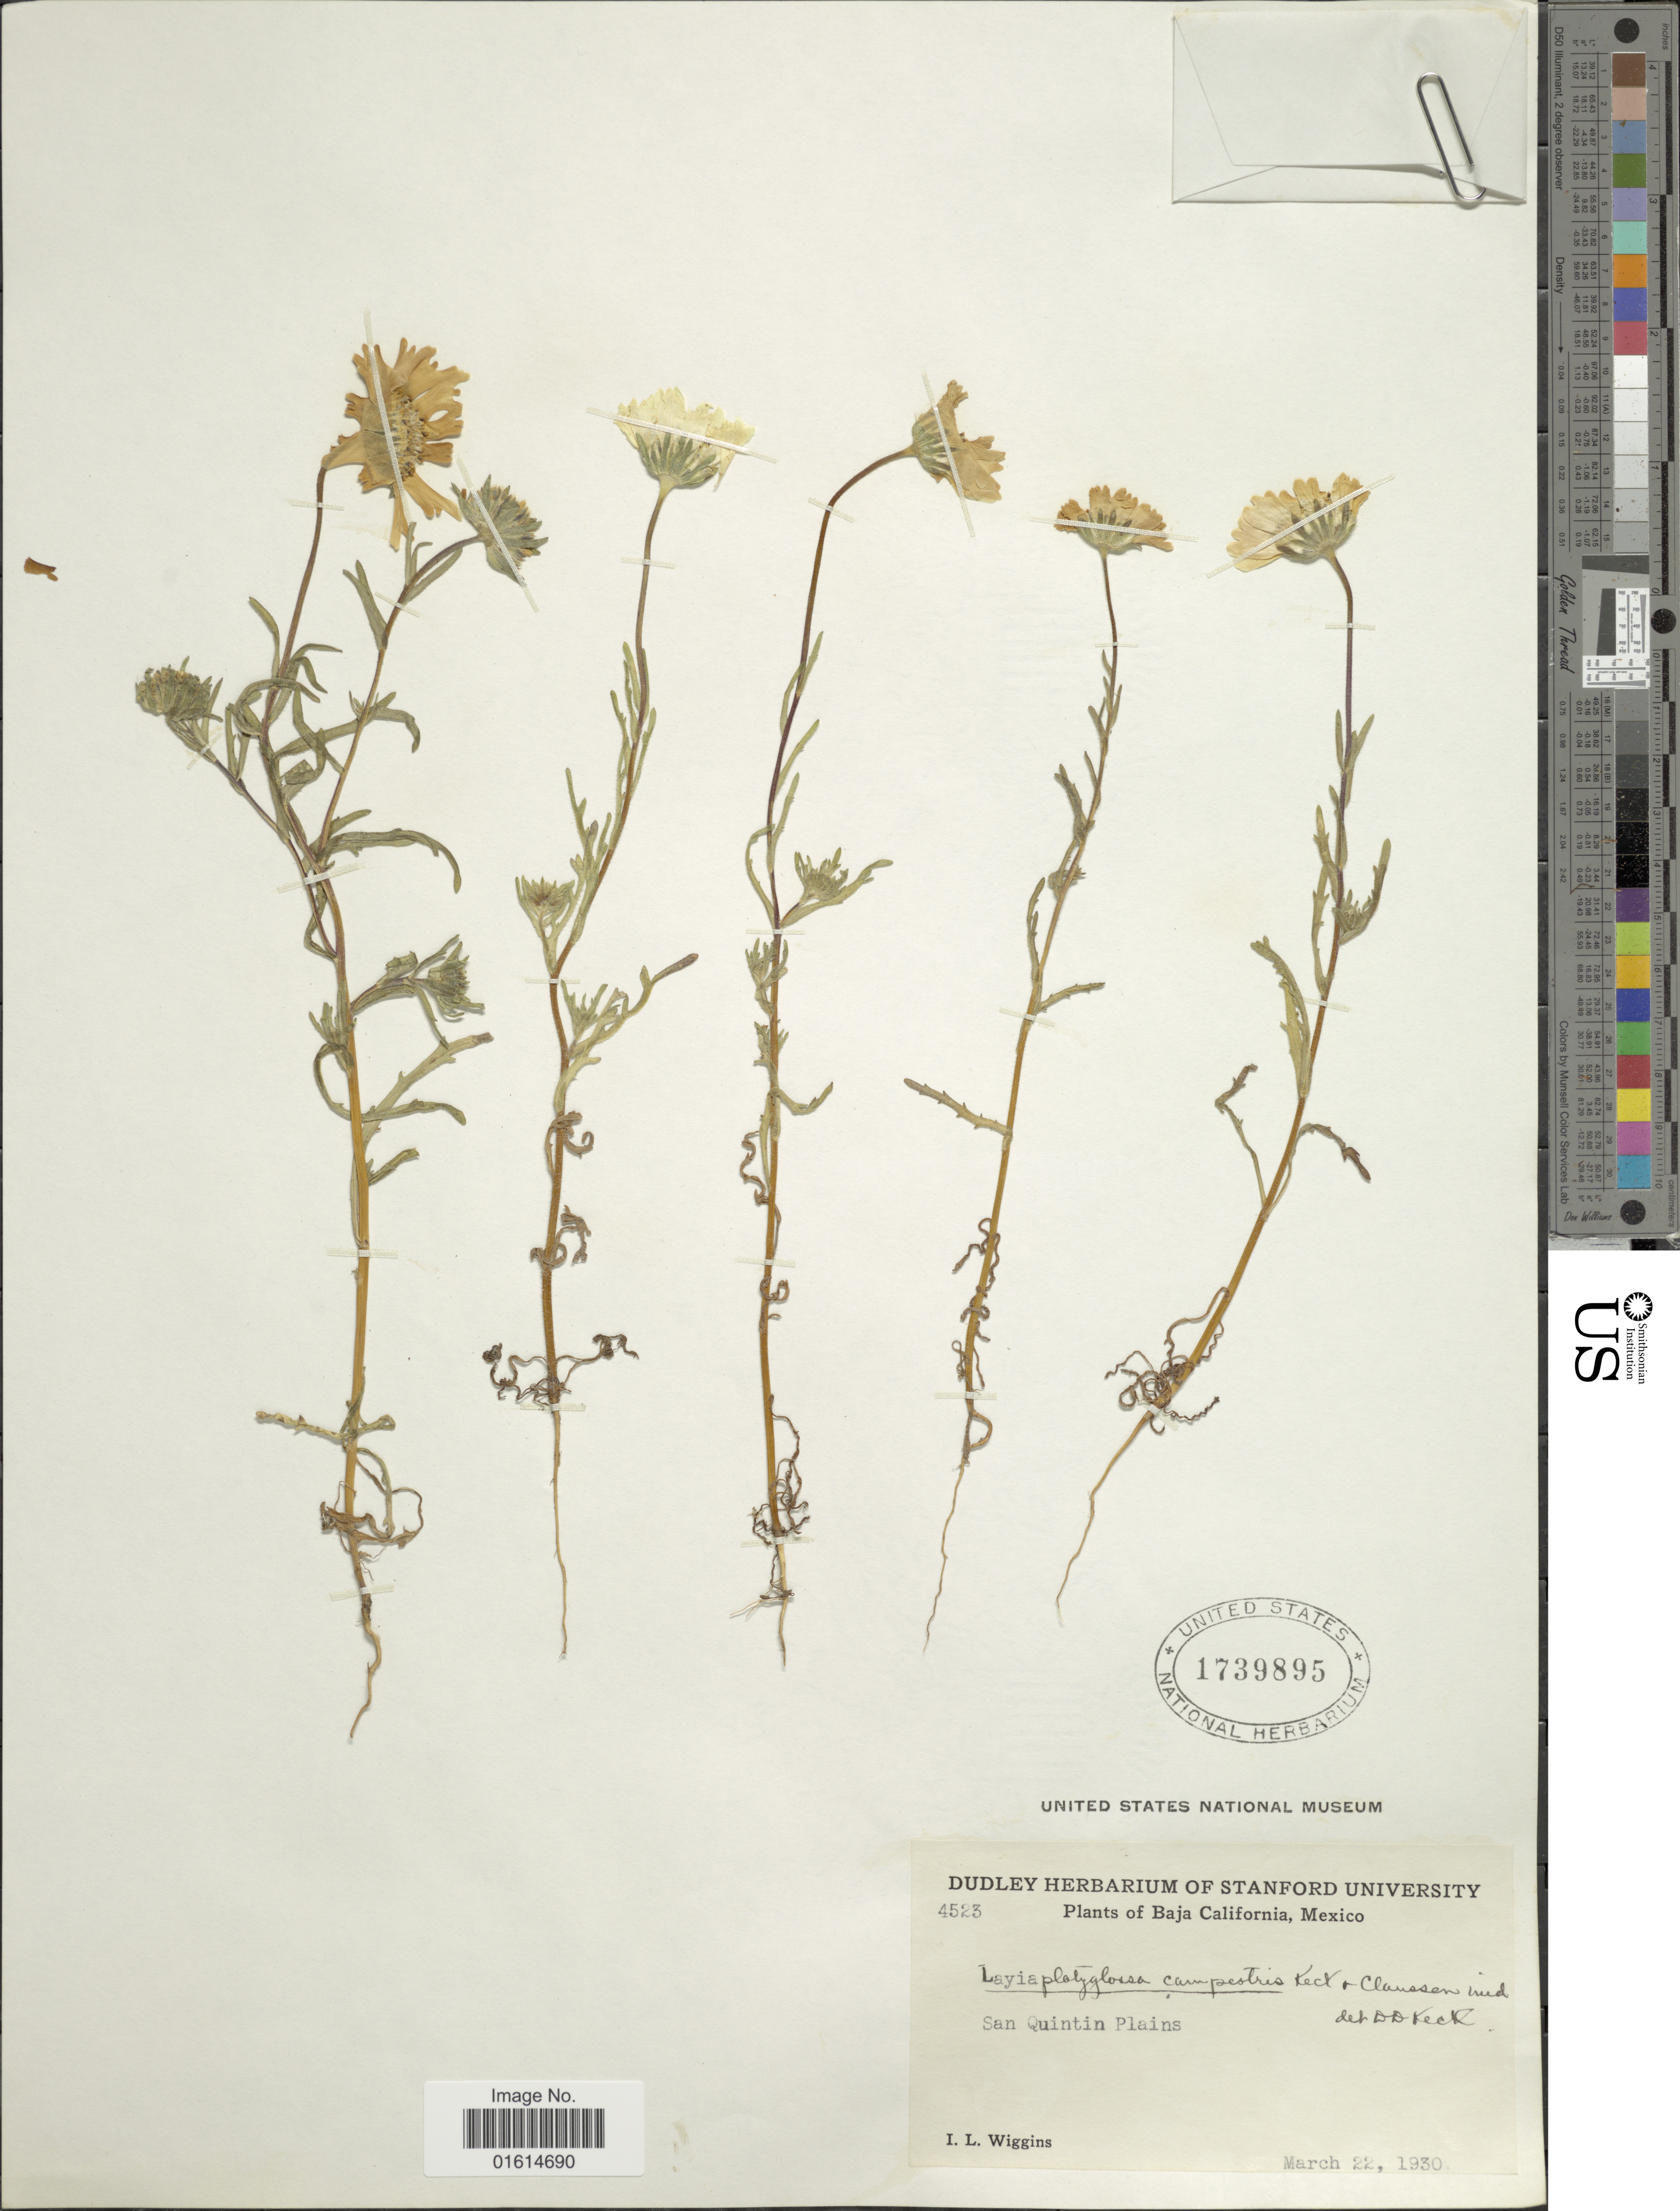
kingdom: Plantae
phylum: Tracheophyta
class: Magnoliopsida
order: Asterales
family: Asteraceae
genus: Layia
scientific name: Layia platyglossa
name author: (Fisch.) A. Gray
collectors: I. L. Wiggins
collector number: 4523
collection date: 1930-03-22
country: Mexico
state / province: Baja California Norte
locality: San Quintin Plains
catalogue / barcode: US 1739895